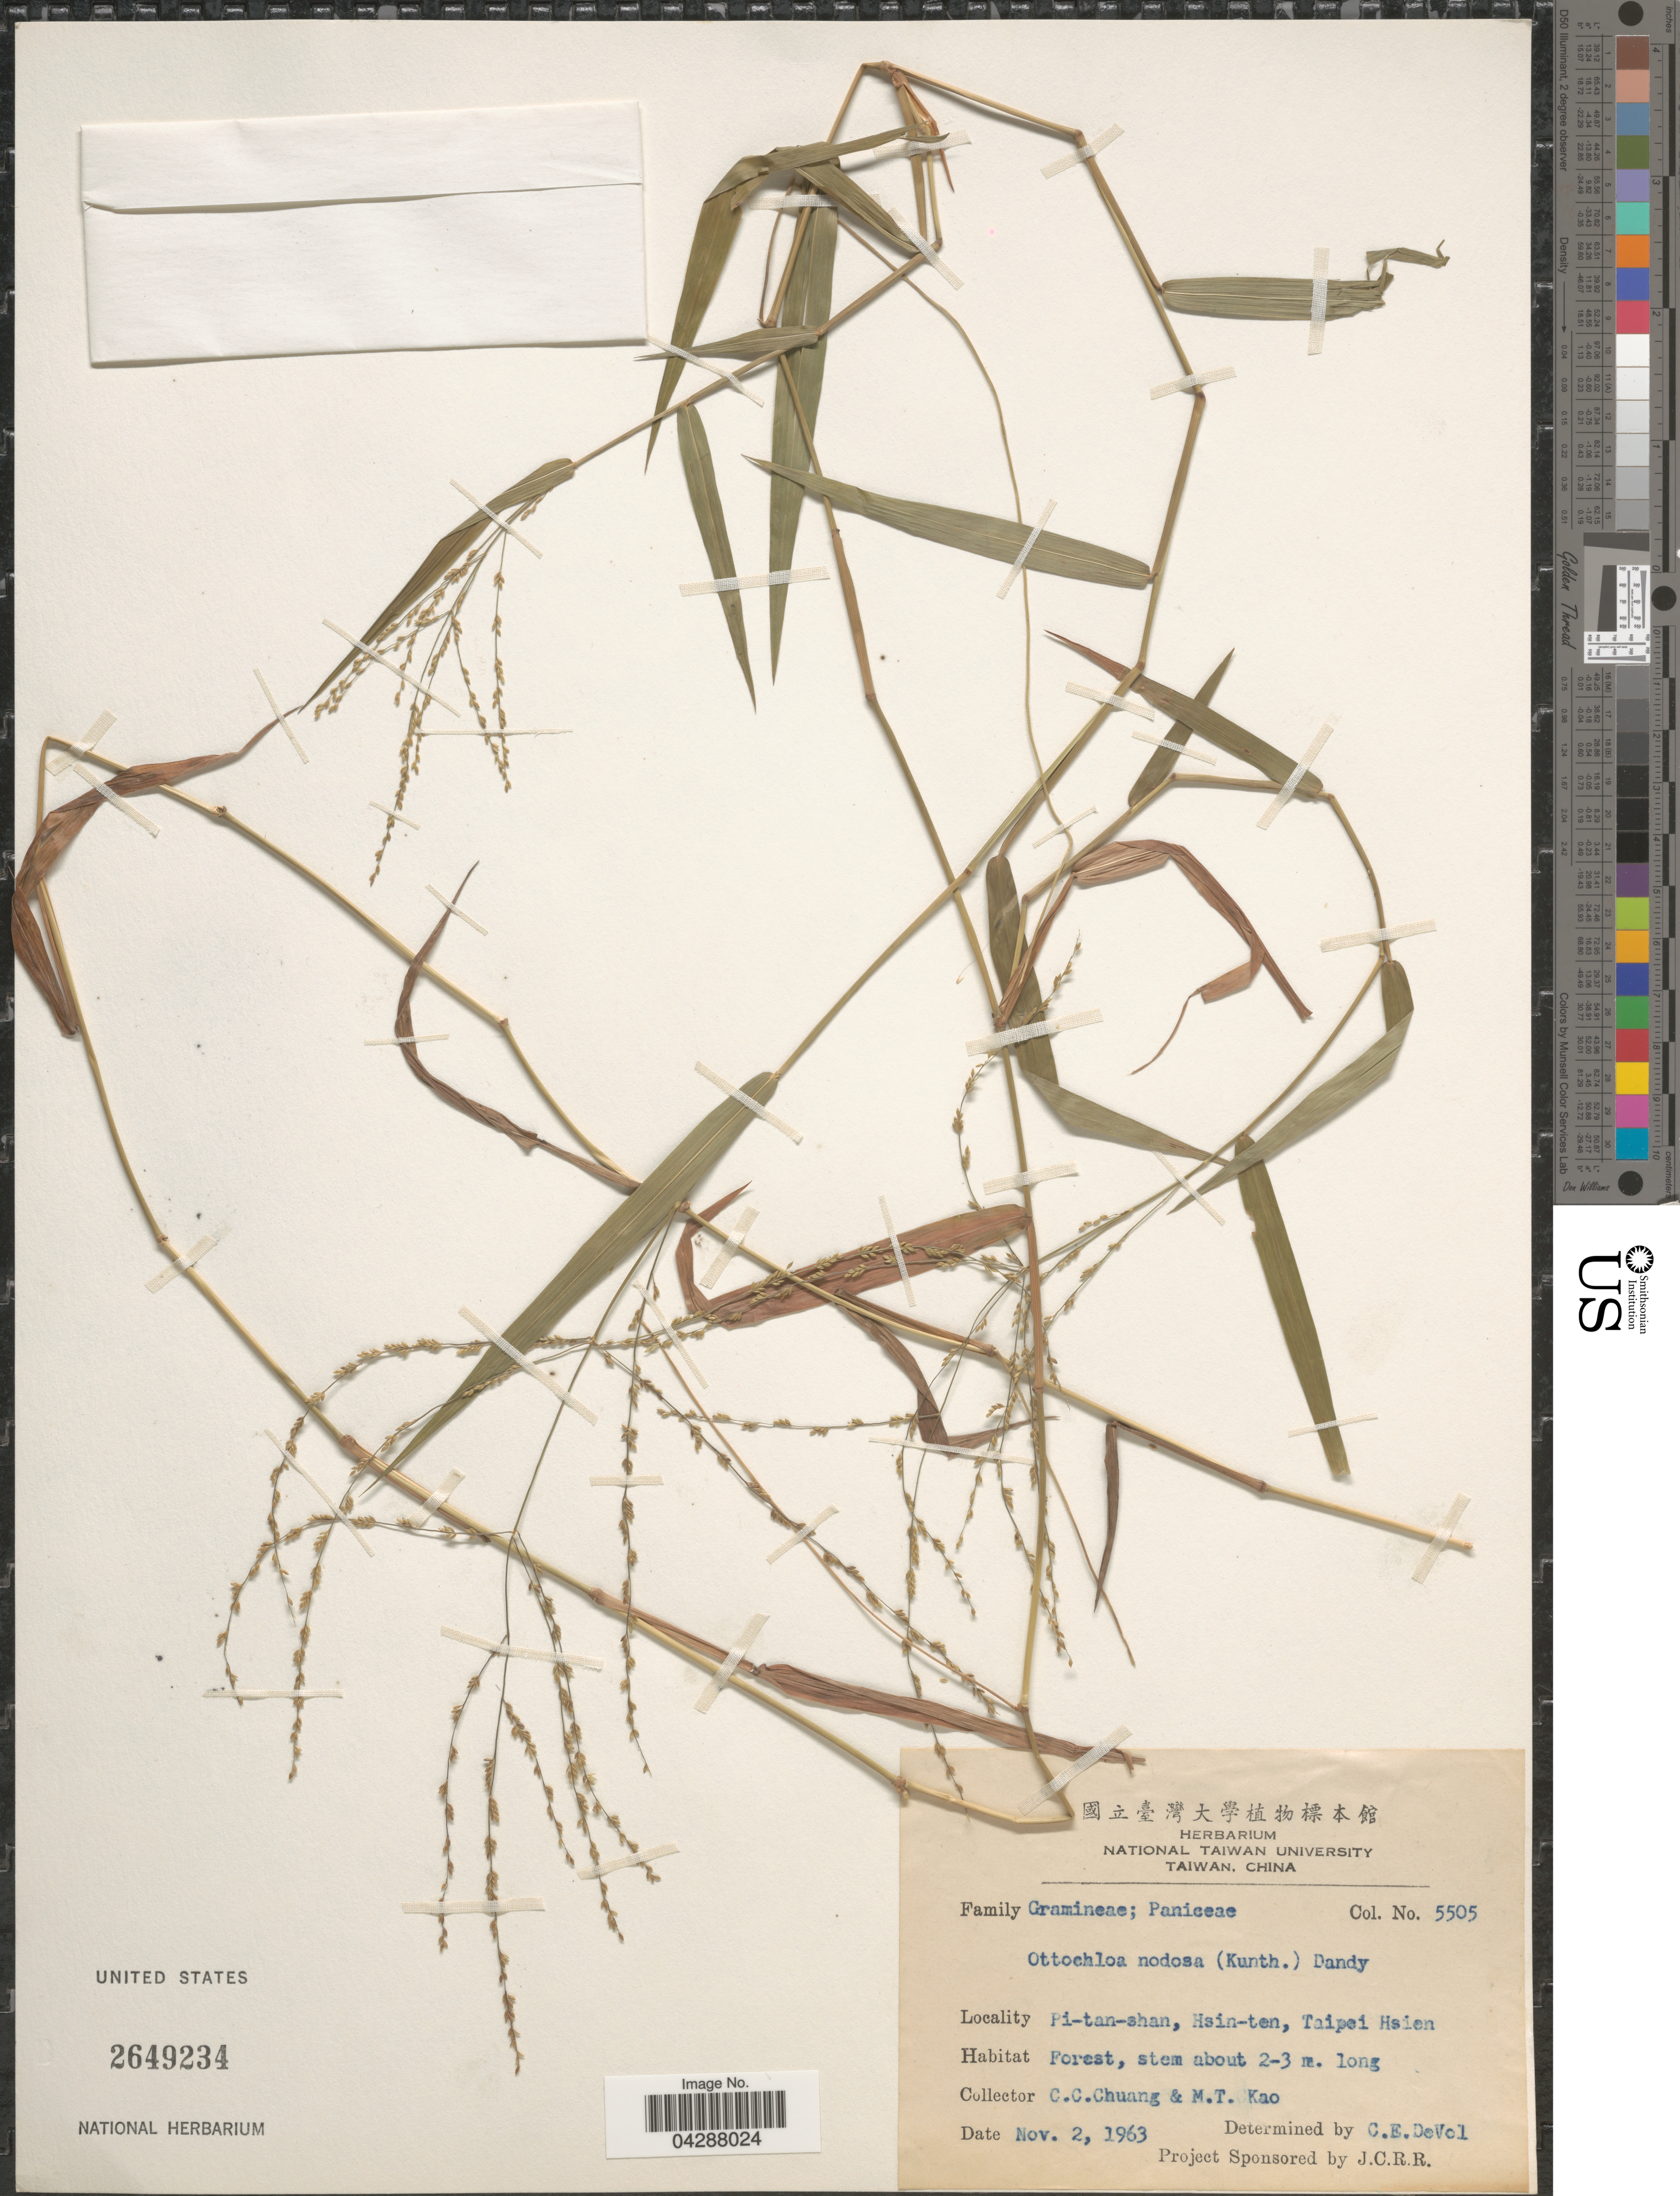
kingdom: Plantae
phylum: Tracheophyta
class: Liliopsida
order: Poales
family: Poaceae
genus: Ottochloa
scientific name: Ottochloa nodosa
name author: (Kunth) Dandy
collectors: C. C. Chuang & M. T. Kao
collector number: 5505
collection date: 1963-11-02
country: Taiwan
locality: Pi-tan-shan, Hsin-ten, Taipei Hsien.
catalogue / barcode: US 2649234